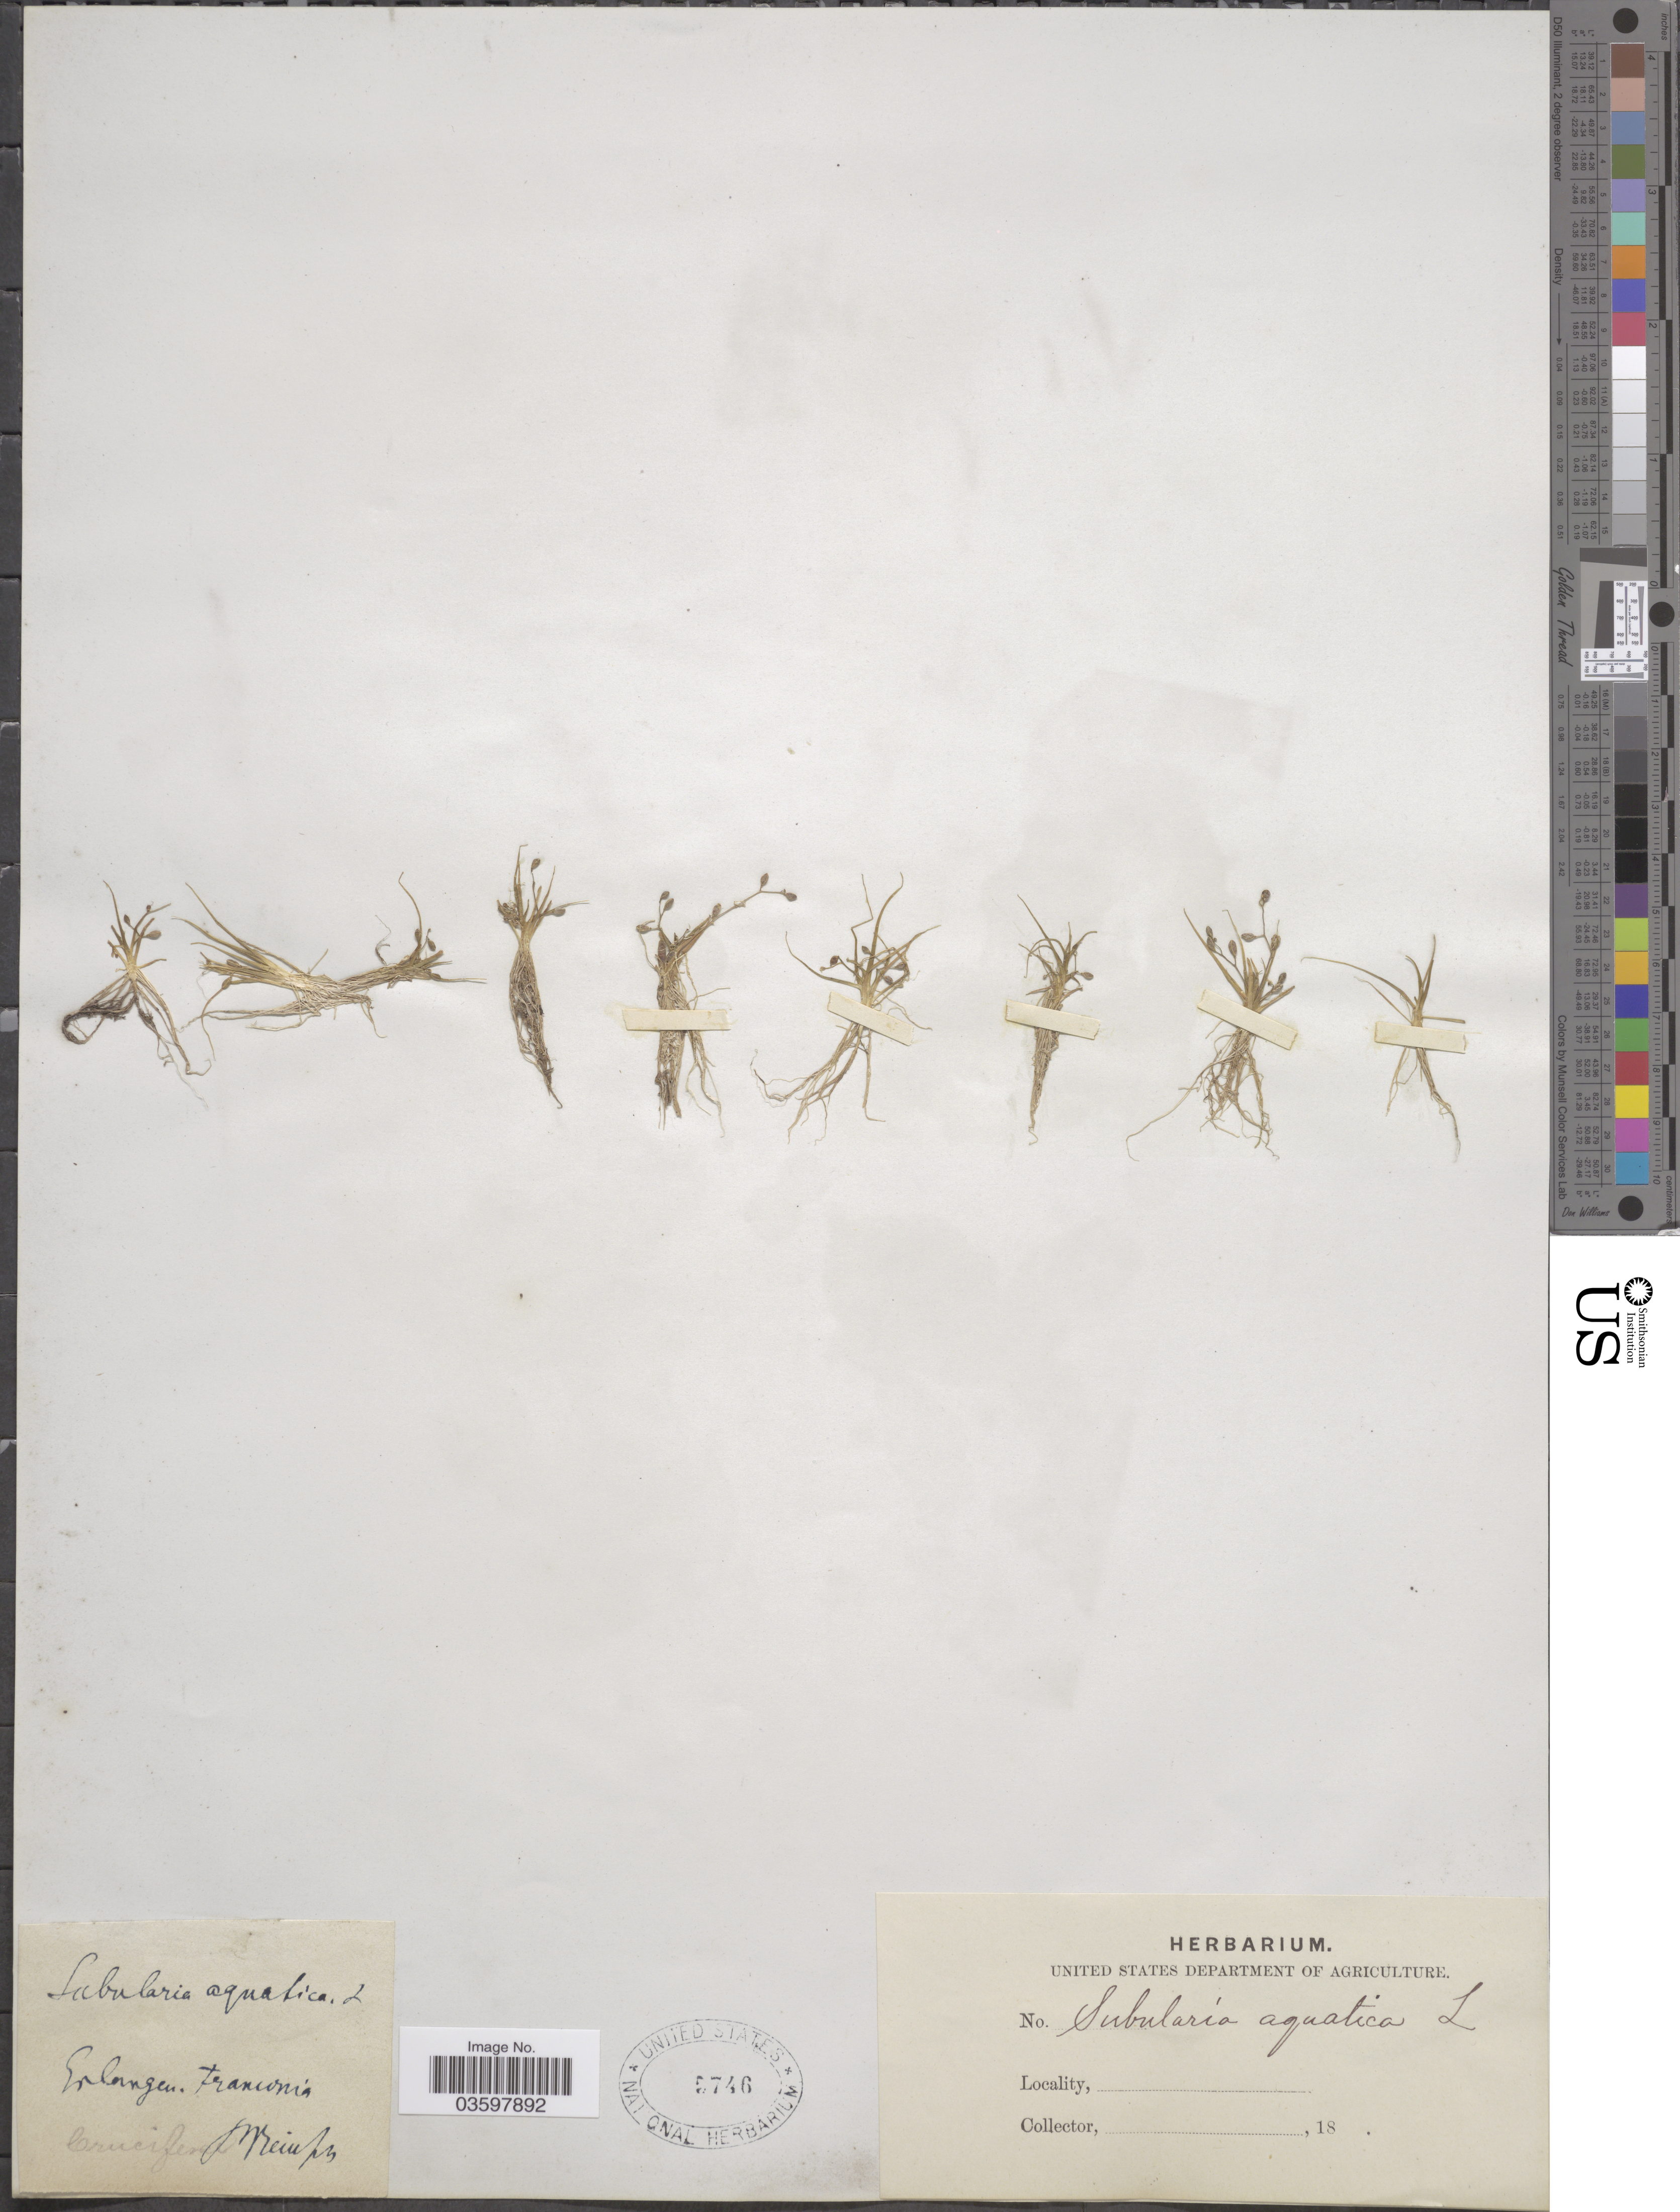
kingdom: Plantae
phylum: Tracheophyta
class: Magnoliopsida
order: Brassicales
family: Brassicaceae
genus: Subularia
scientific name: Subularia aquatica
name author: L.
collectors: P. Reinsch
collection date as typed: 18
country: Germany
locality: Erlangen Franconia.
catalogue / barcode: US 5746